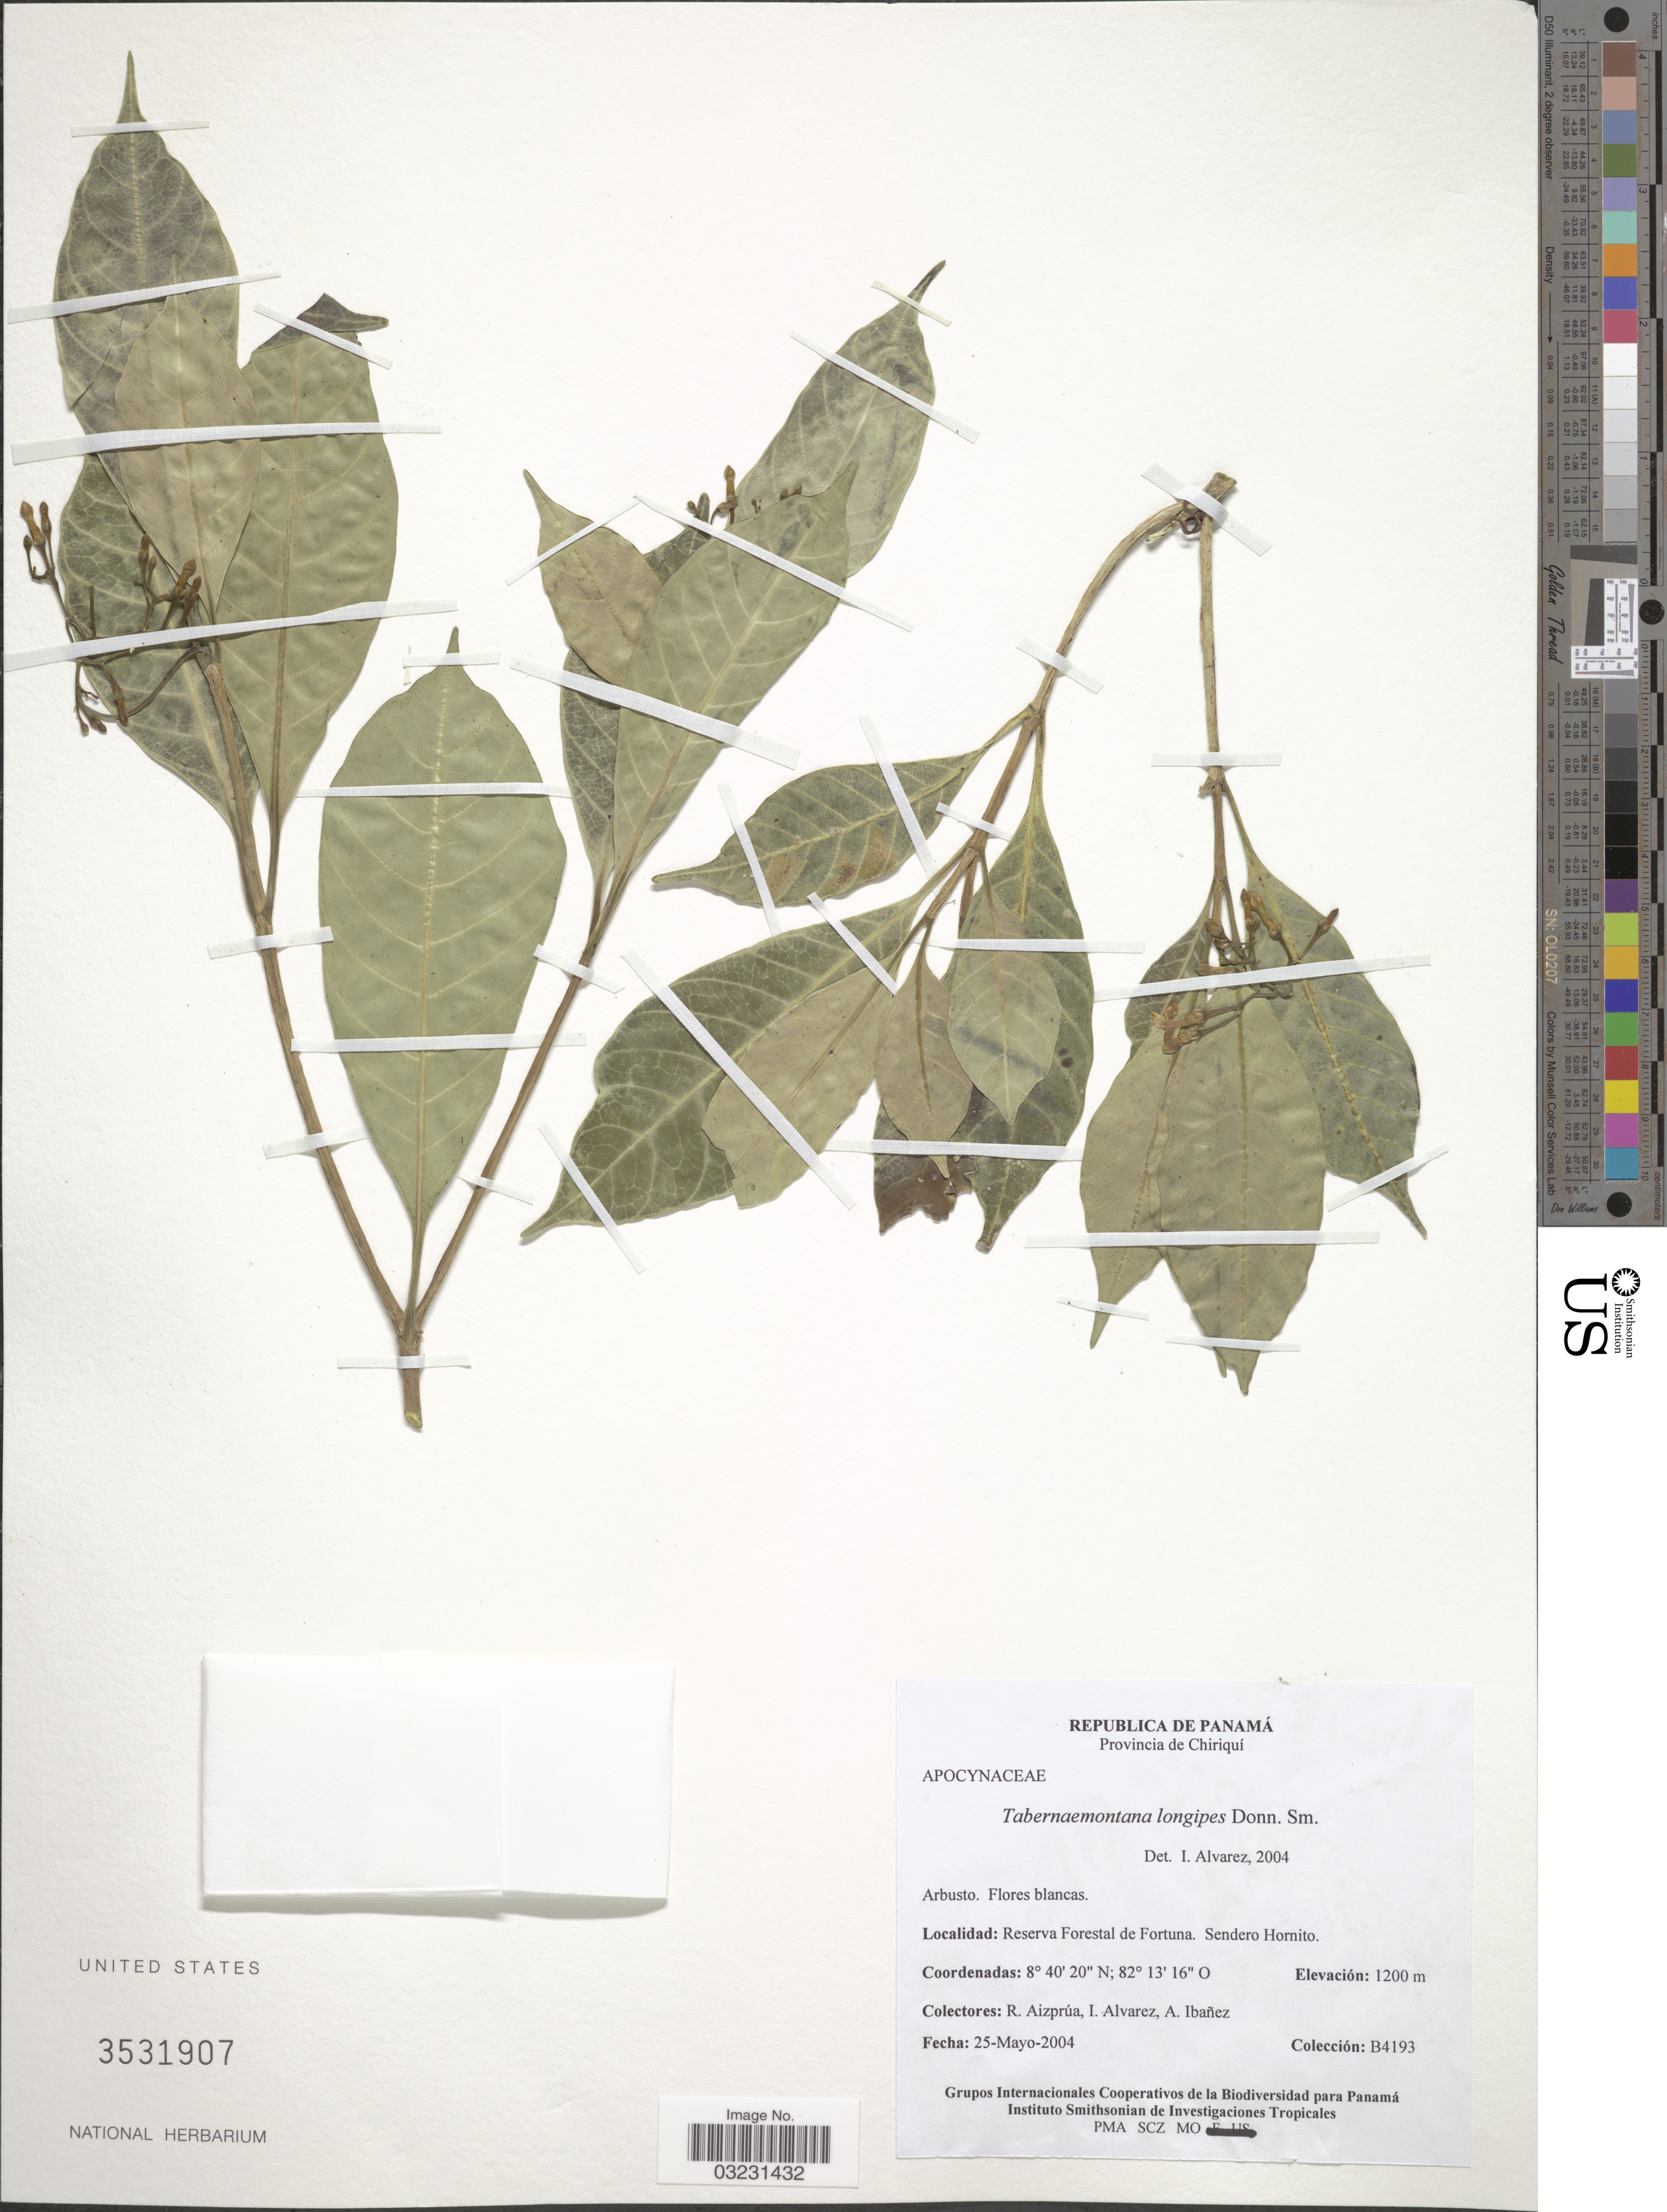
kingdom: Plantae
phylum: Tracheophyta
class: Magnoliopsida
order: Gentianales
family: Apocynaceae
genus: Tabernaemontana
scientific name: Tabernaemontana longipes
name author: Donn. Sm.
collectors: R. Aizprúa, I. Alvarez & A. Ibáñez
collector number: B4193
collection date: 2004-05-25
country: Panama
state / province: Chiriqui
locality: Reserva Florestal de Fortuna. Sendero Hornito.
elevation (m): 1200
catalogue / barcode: US 3531907